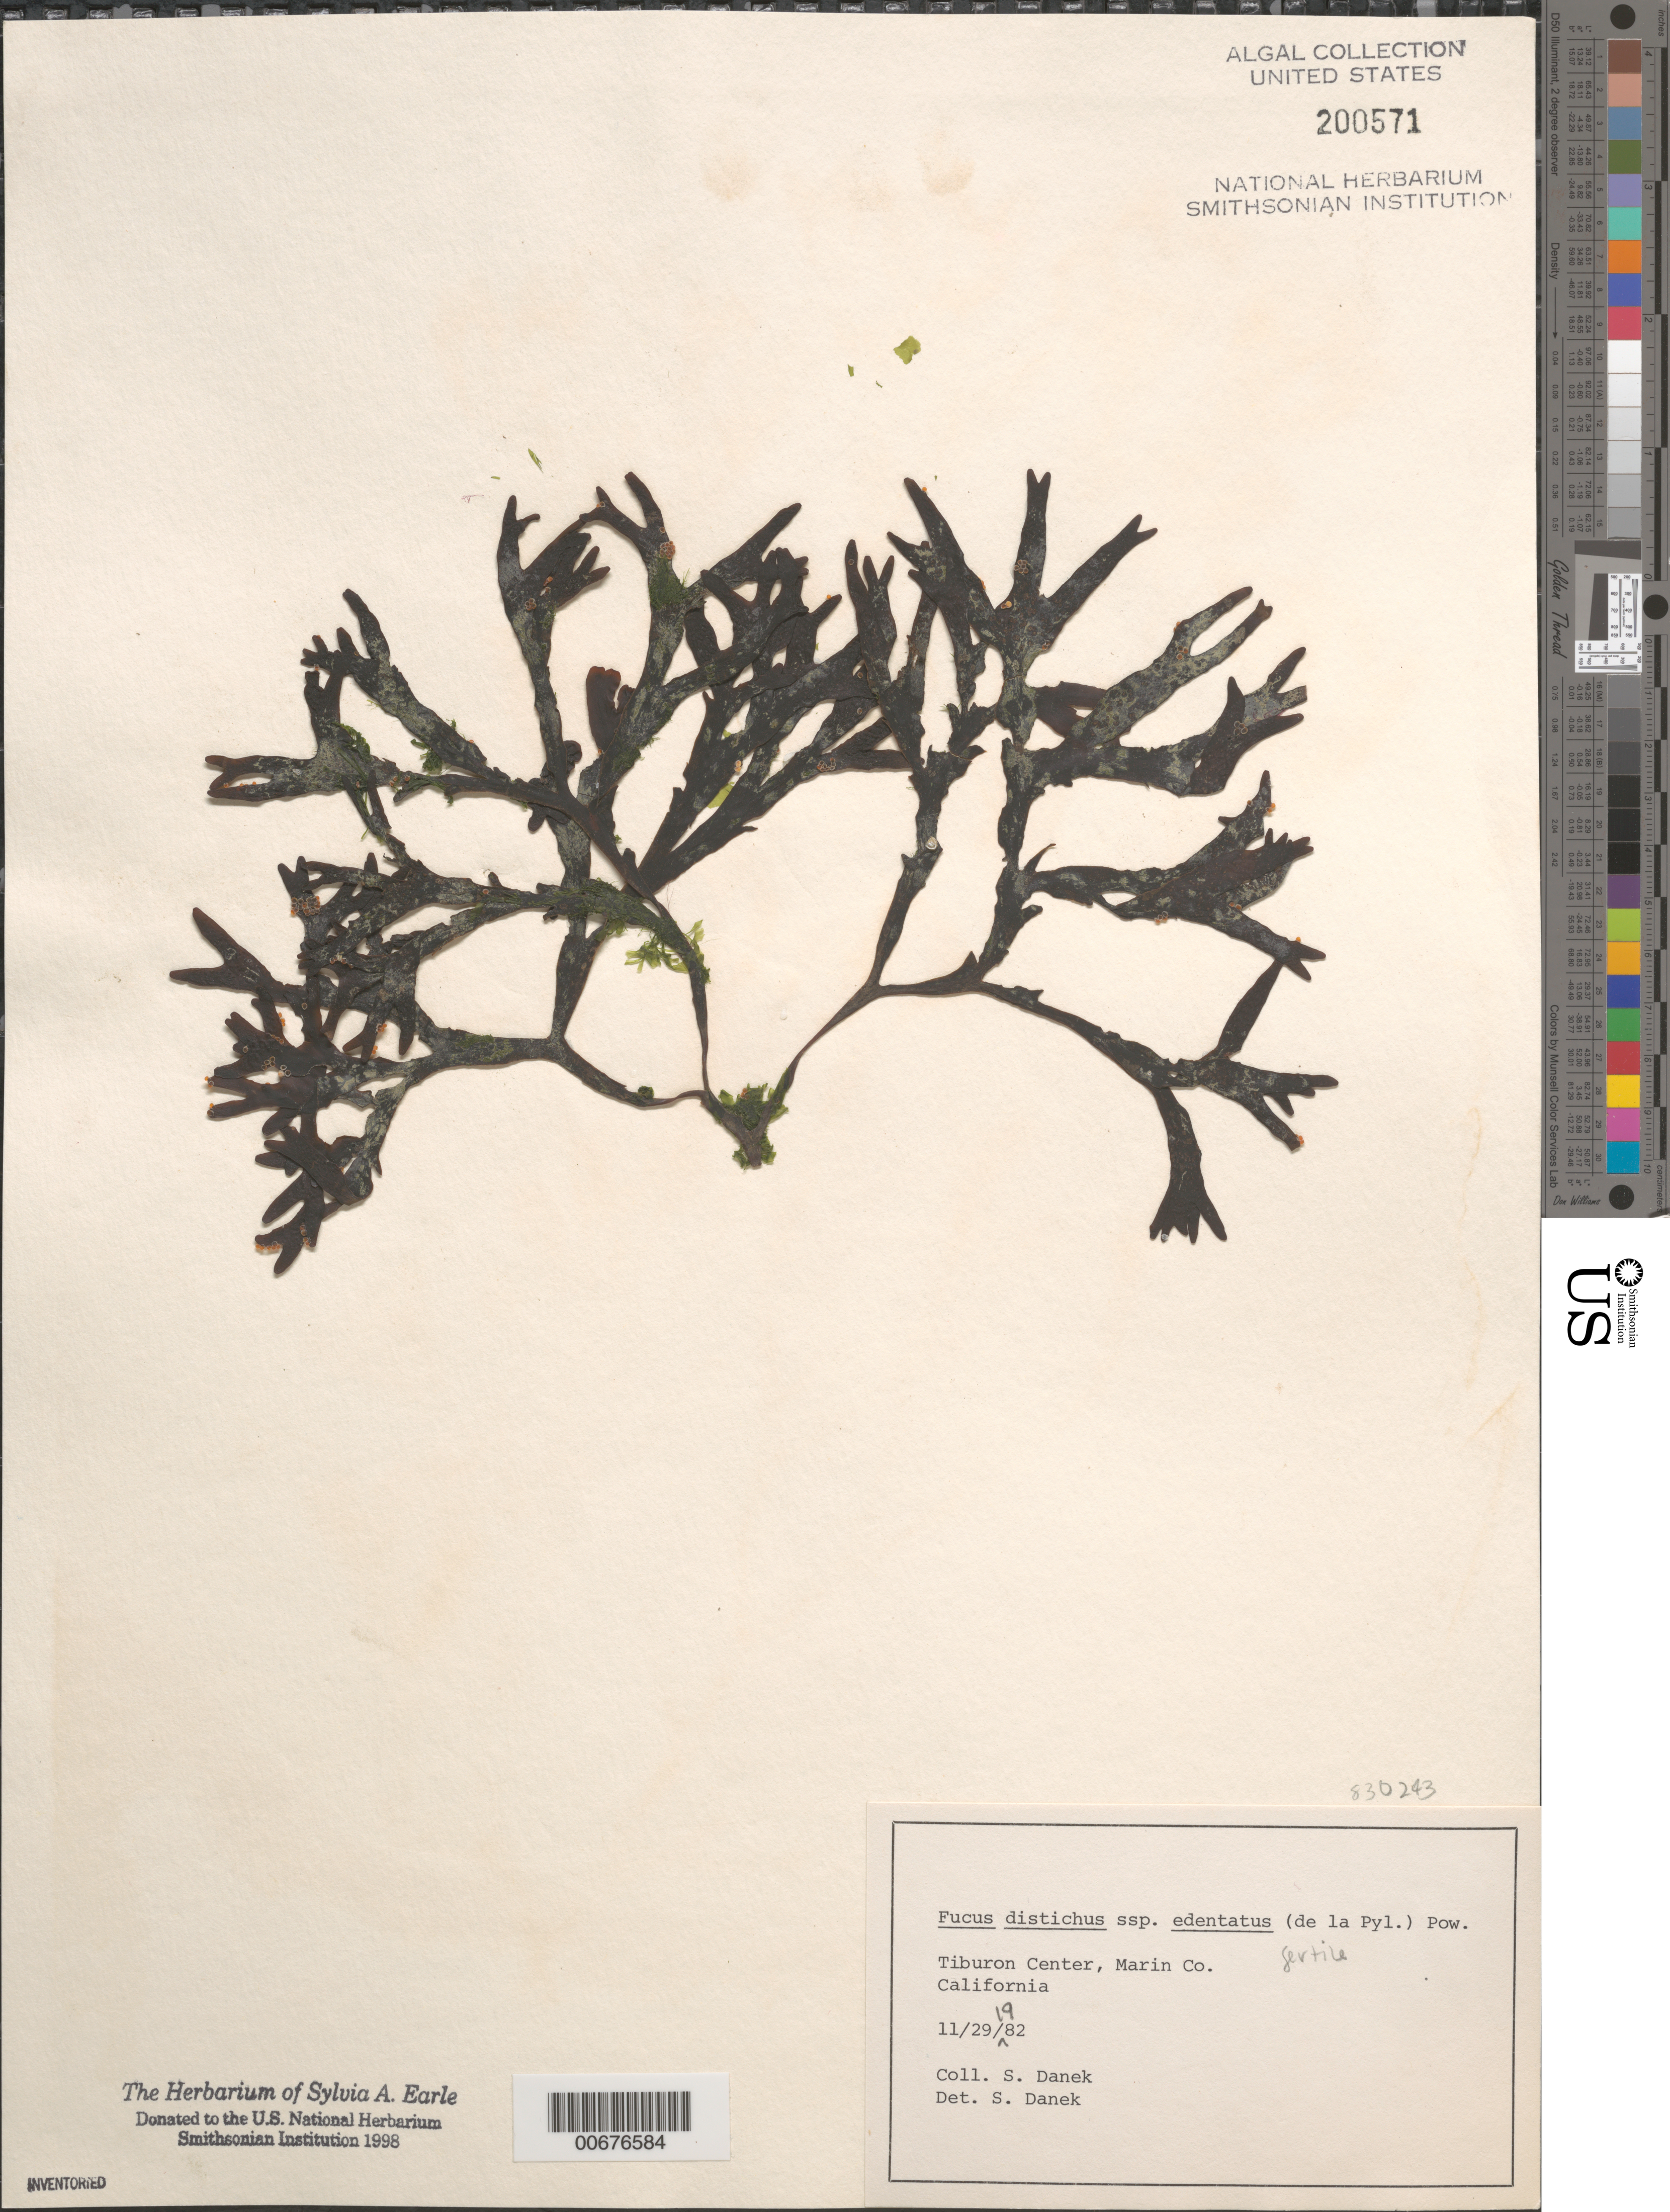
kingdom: Chromista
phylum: Ochrophyta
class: Phaeophyceae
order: Fucales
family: Fucaceae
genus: Fucus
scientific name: Fucus distichus subsp. edentatus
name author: (Bach. Pyl.) H.T. Powell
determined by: Danek, S. L.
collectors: S. Danek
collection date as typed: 29 Nov 1982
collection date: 1982-11-29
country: United States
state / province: California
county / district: Marin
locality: Tiburon Center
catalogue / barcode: US 200571